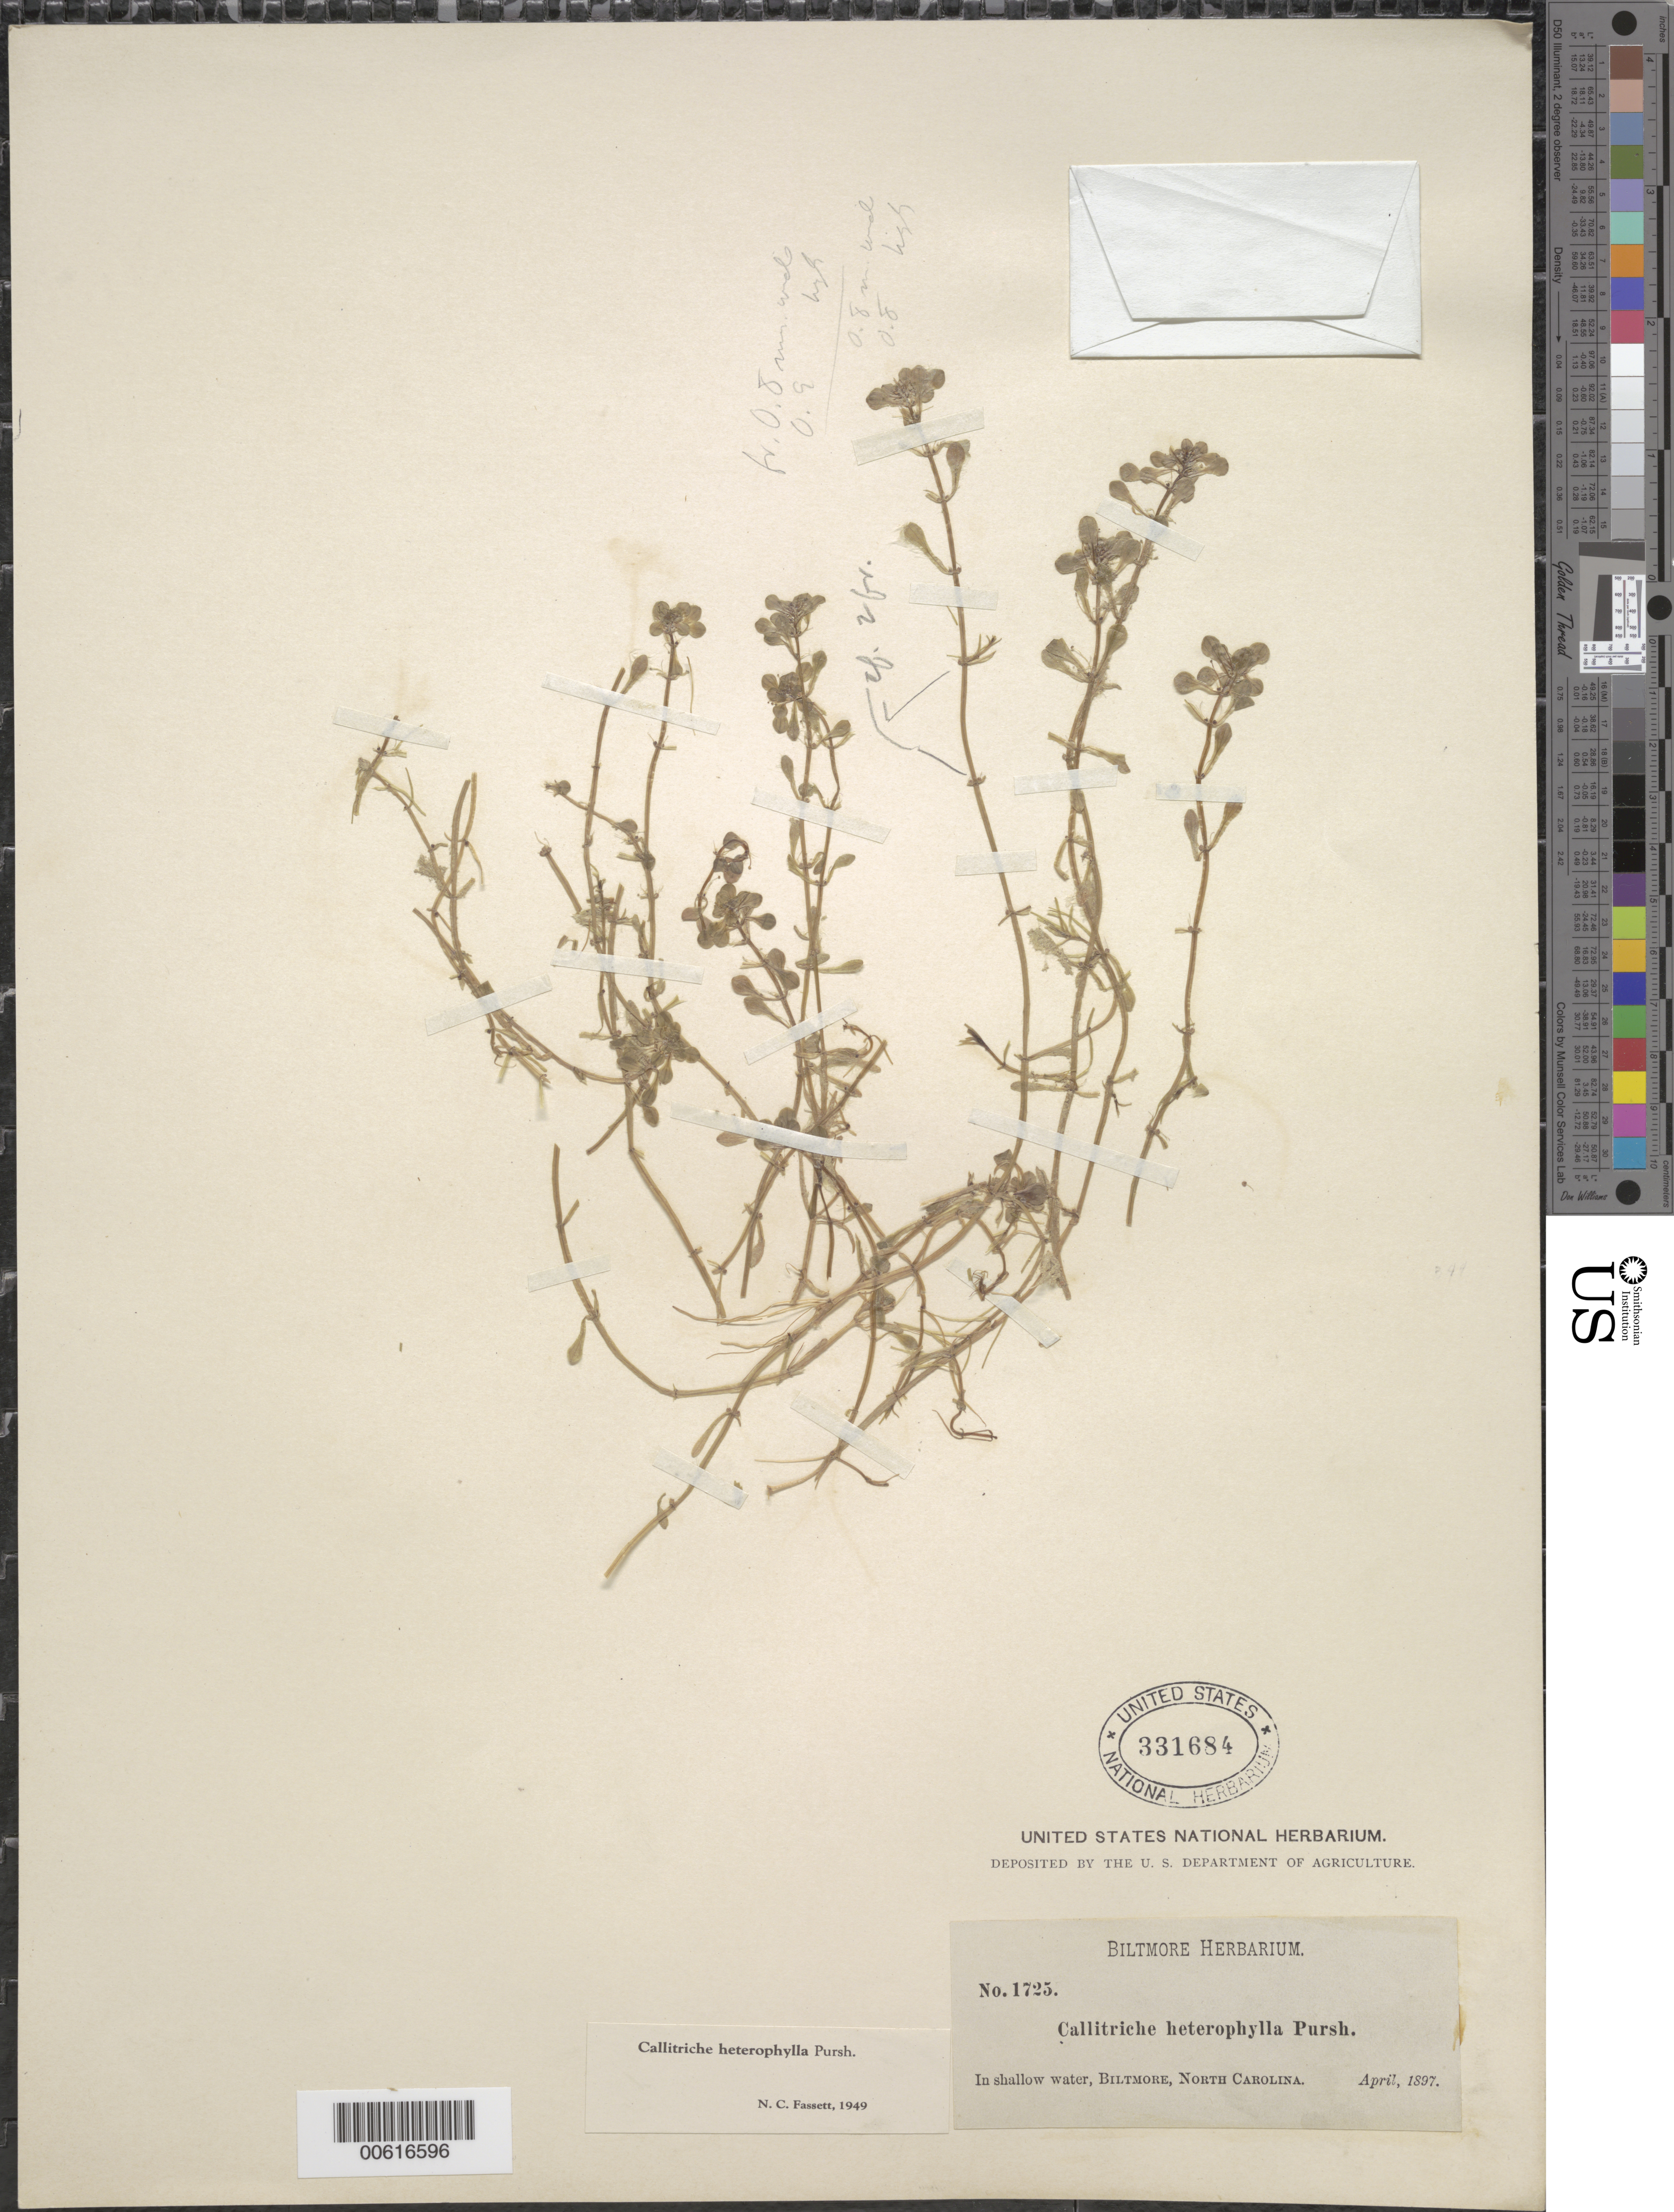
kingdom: Plantae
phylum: Tracheophyta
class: Magnoliopsida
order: Lamiales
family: Plantaginaceae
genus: Callitriche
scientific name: Callitriche heterophylla Pursh emend. Darby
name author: Pursh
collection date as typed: Apr 1897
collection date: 1897-04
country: United States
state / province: North Carolina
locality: Biltmore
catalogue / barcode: US 331684